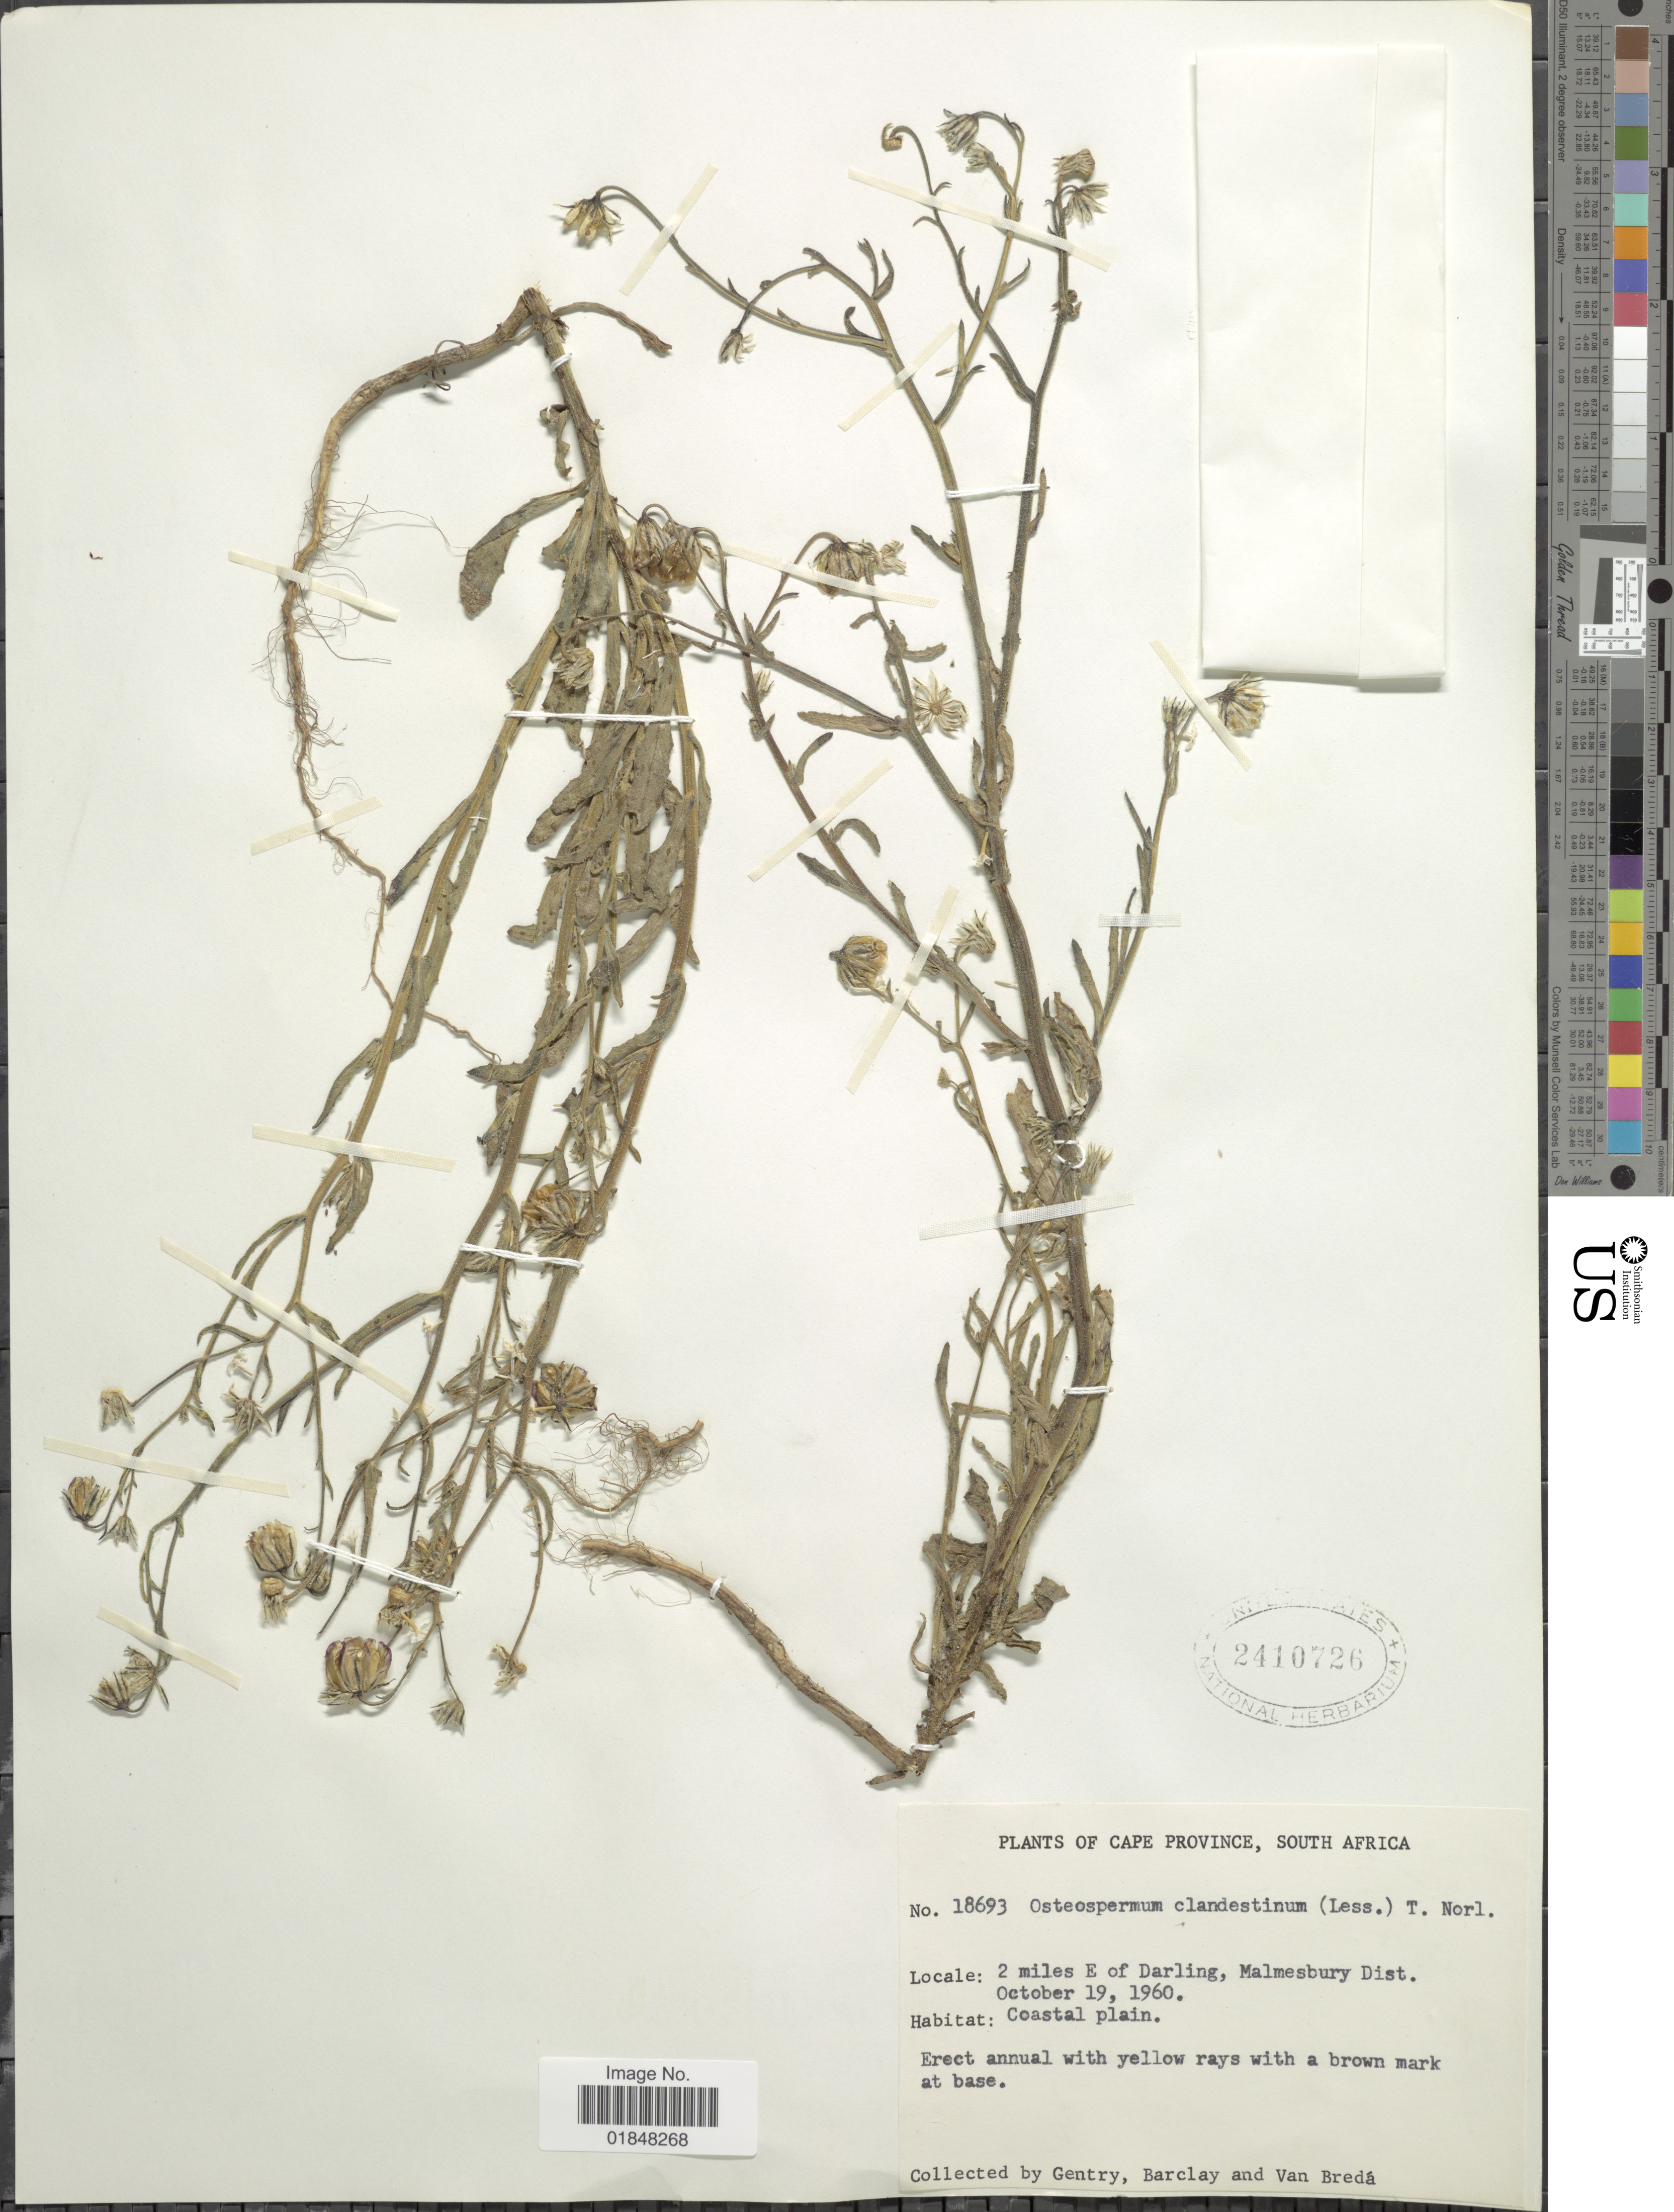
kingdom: Plantae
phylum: Tracheophyta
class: Magnoliopsida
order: Asterales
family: Asteraceae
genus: Osteospermum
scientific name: Osteospermum clandestinum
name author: (Less.) Norl.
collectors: Gentry, --, -- Barclay & P. Van Breda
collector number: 18693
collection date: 1960-10-19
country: South Africa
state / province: Western Cape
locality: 2 miles E of Darling, Malmesbury Dist., Coastal Plain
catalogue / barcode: US 2410726